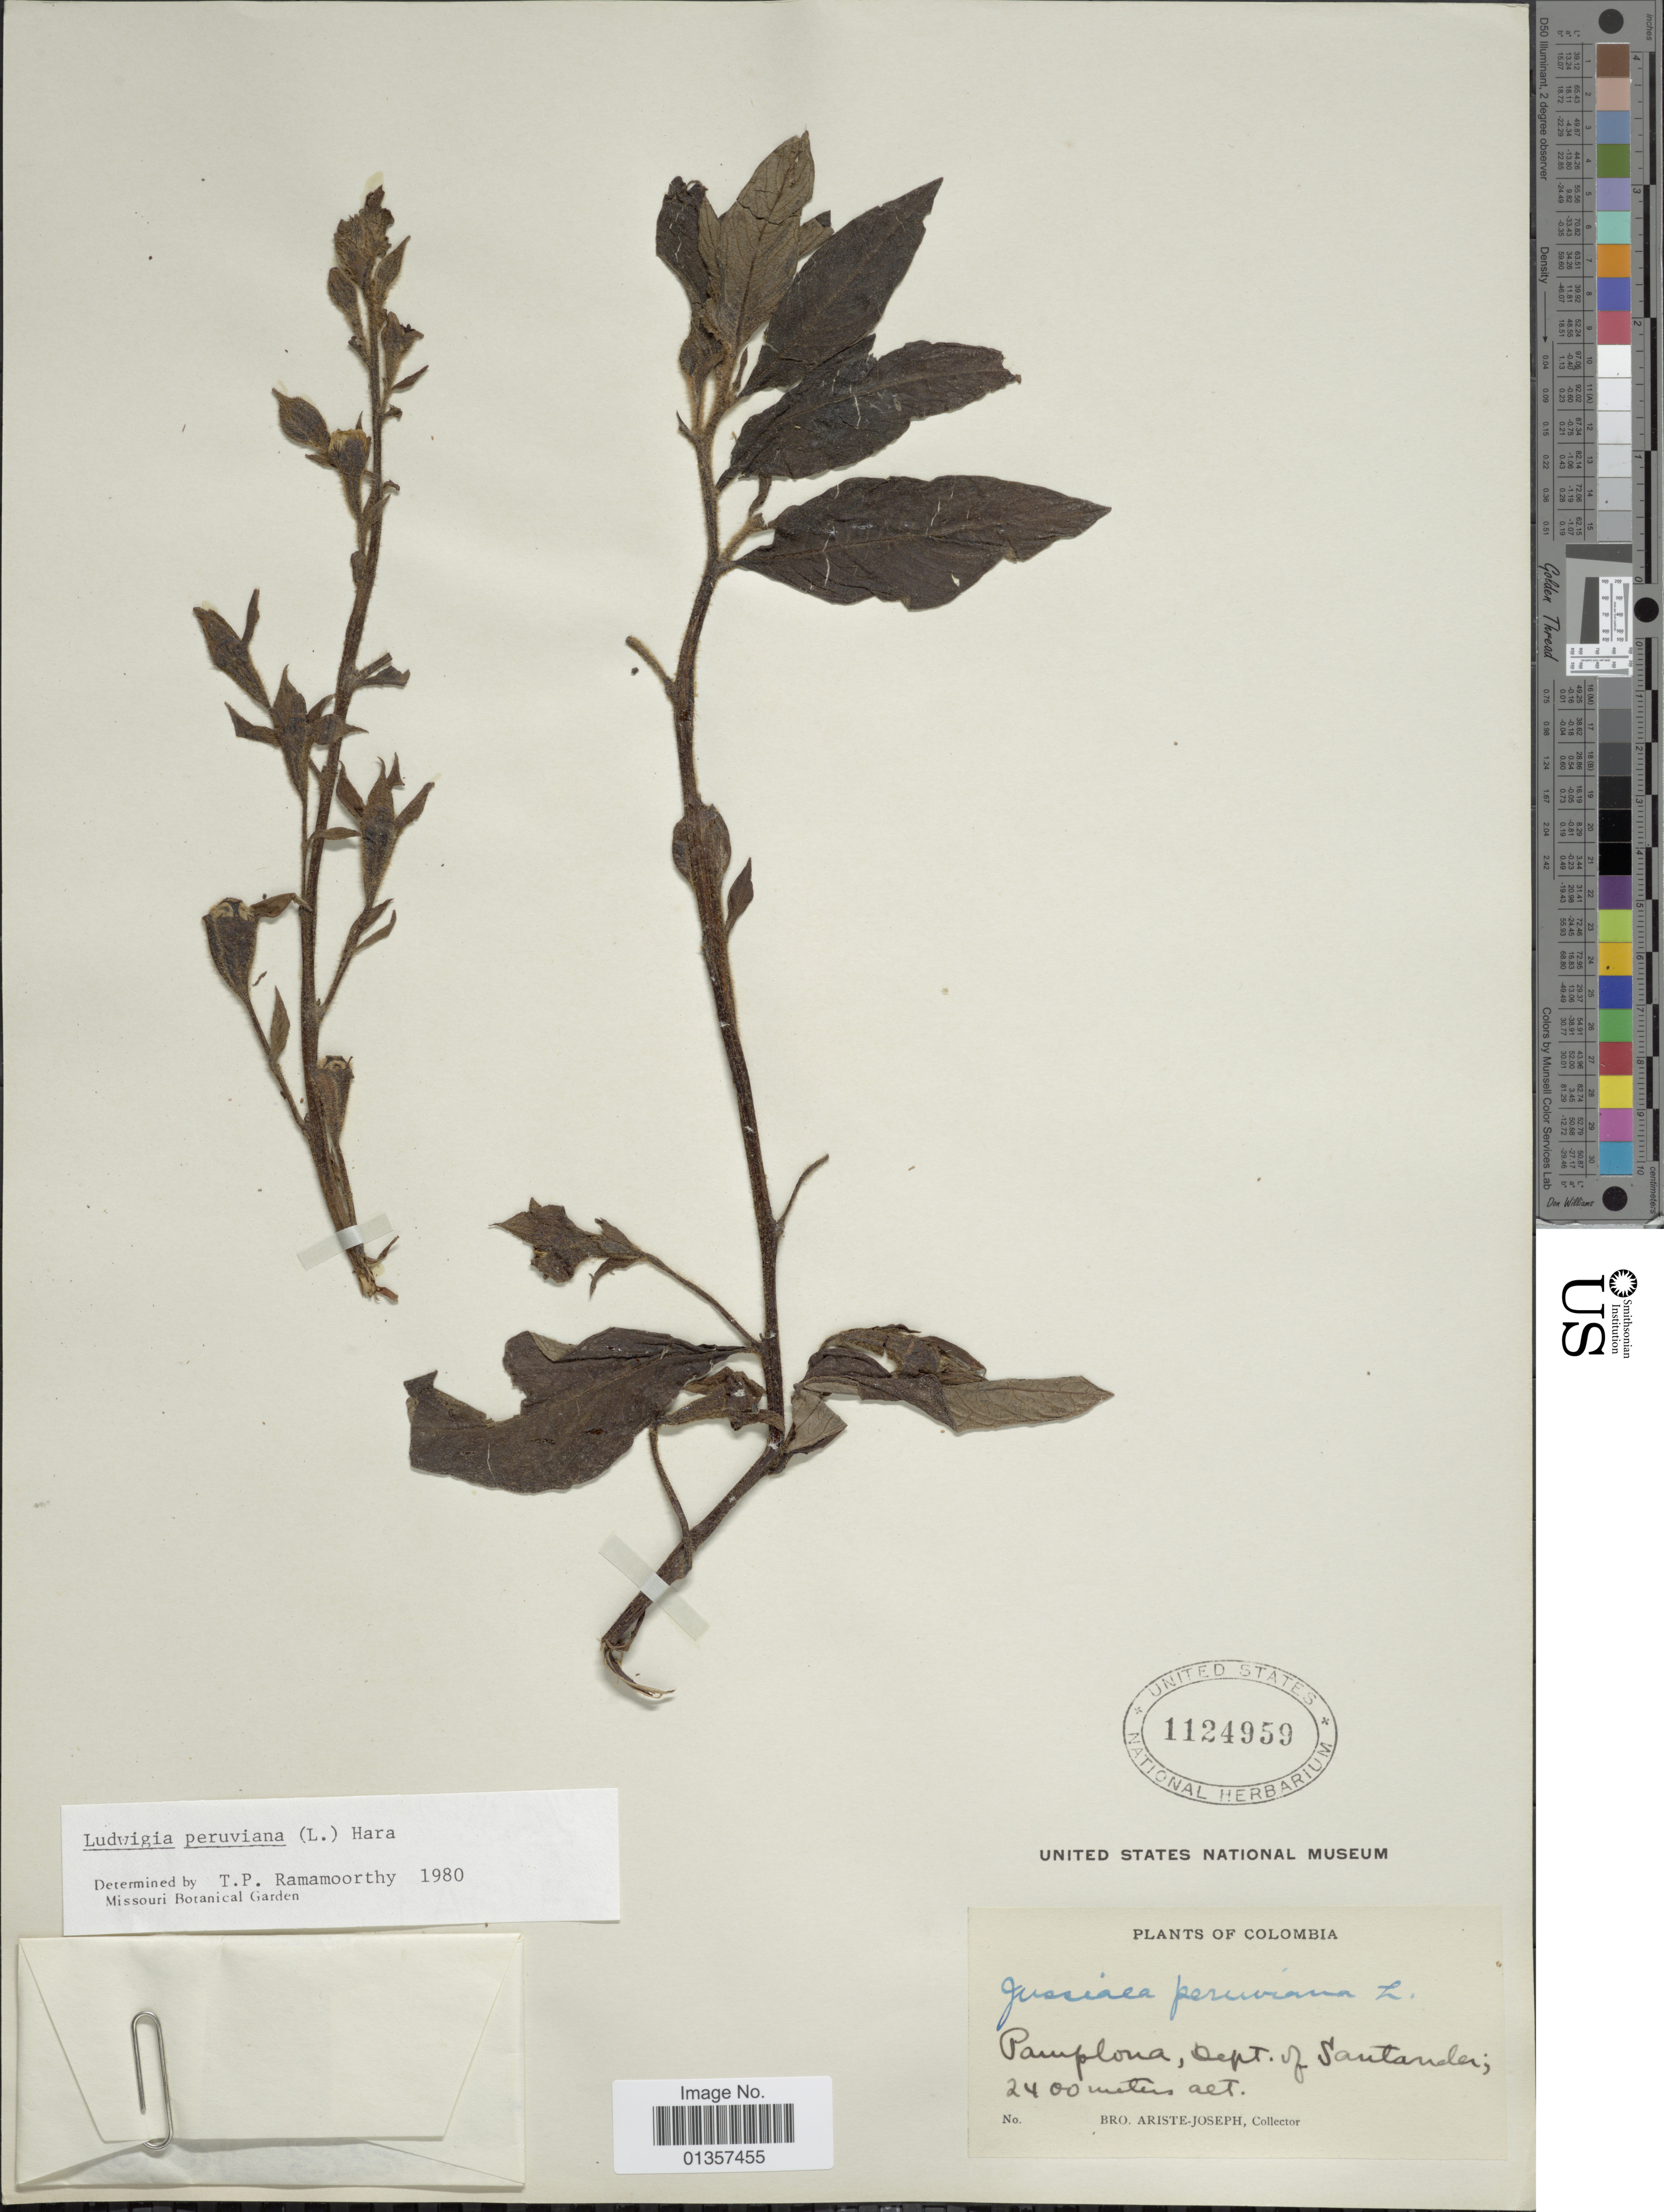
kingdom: Plantae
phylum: Tracheophyta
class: Magnoliopsida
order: Myrtales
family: Onagraceae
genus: Ludwigia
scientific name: Ludwigia peruviana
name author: (L.) H. Hara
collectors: Bro. Ariste-Joseph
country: Colombia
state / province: Santander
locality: Pamplona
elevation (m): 2400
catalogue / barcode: US 1124959